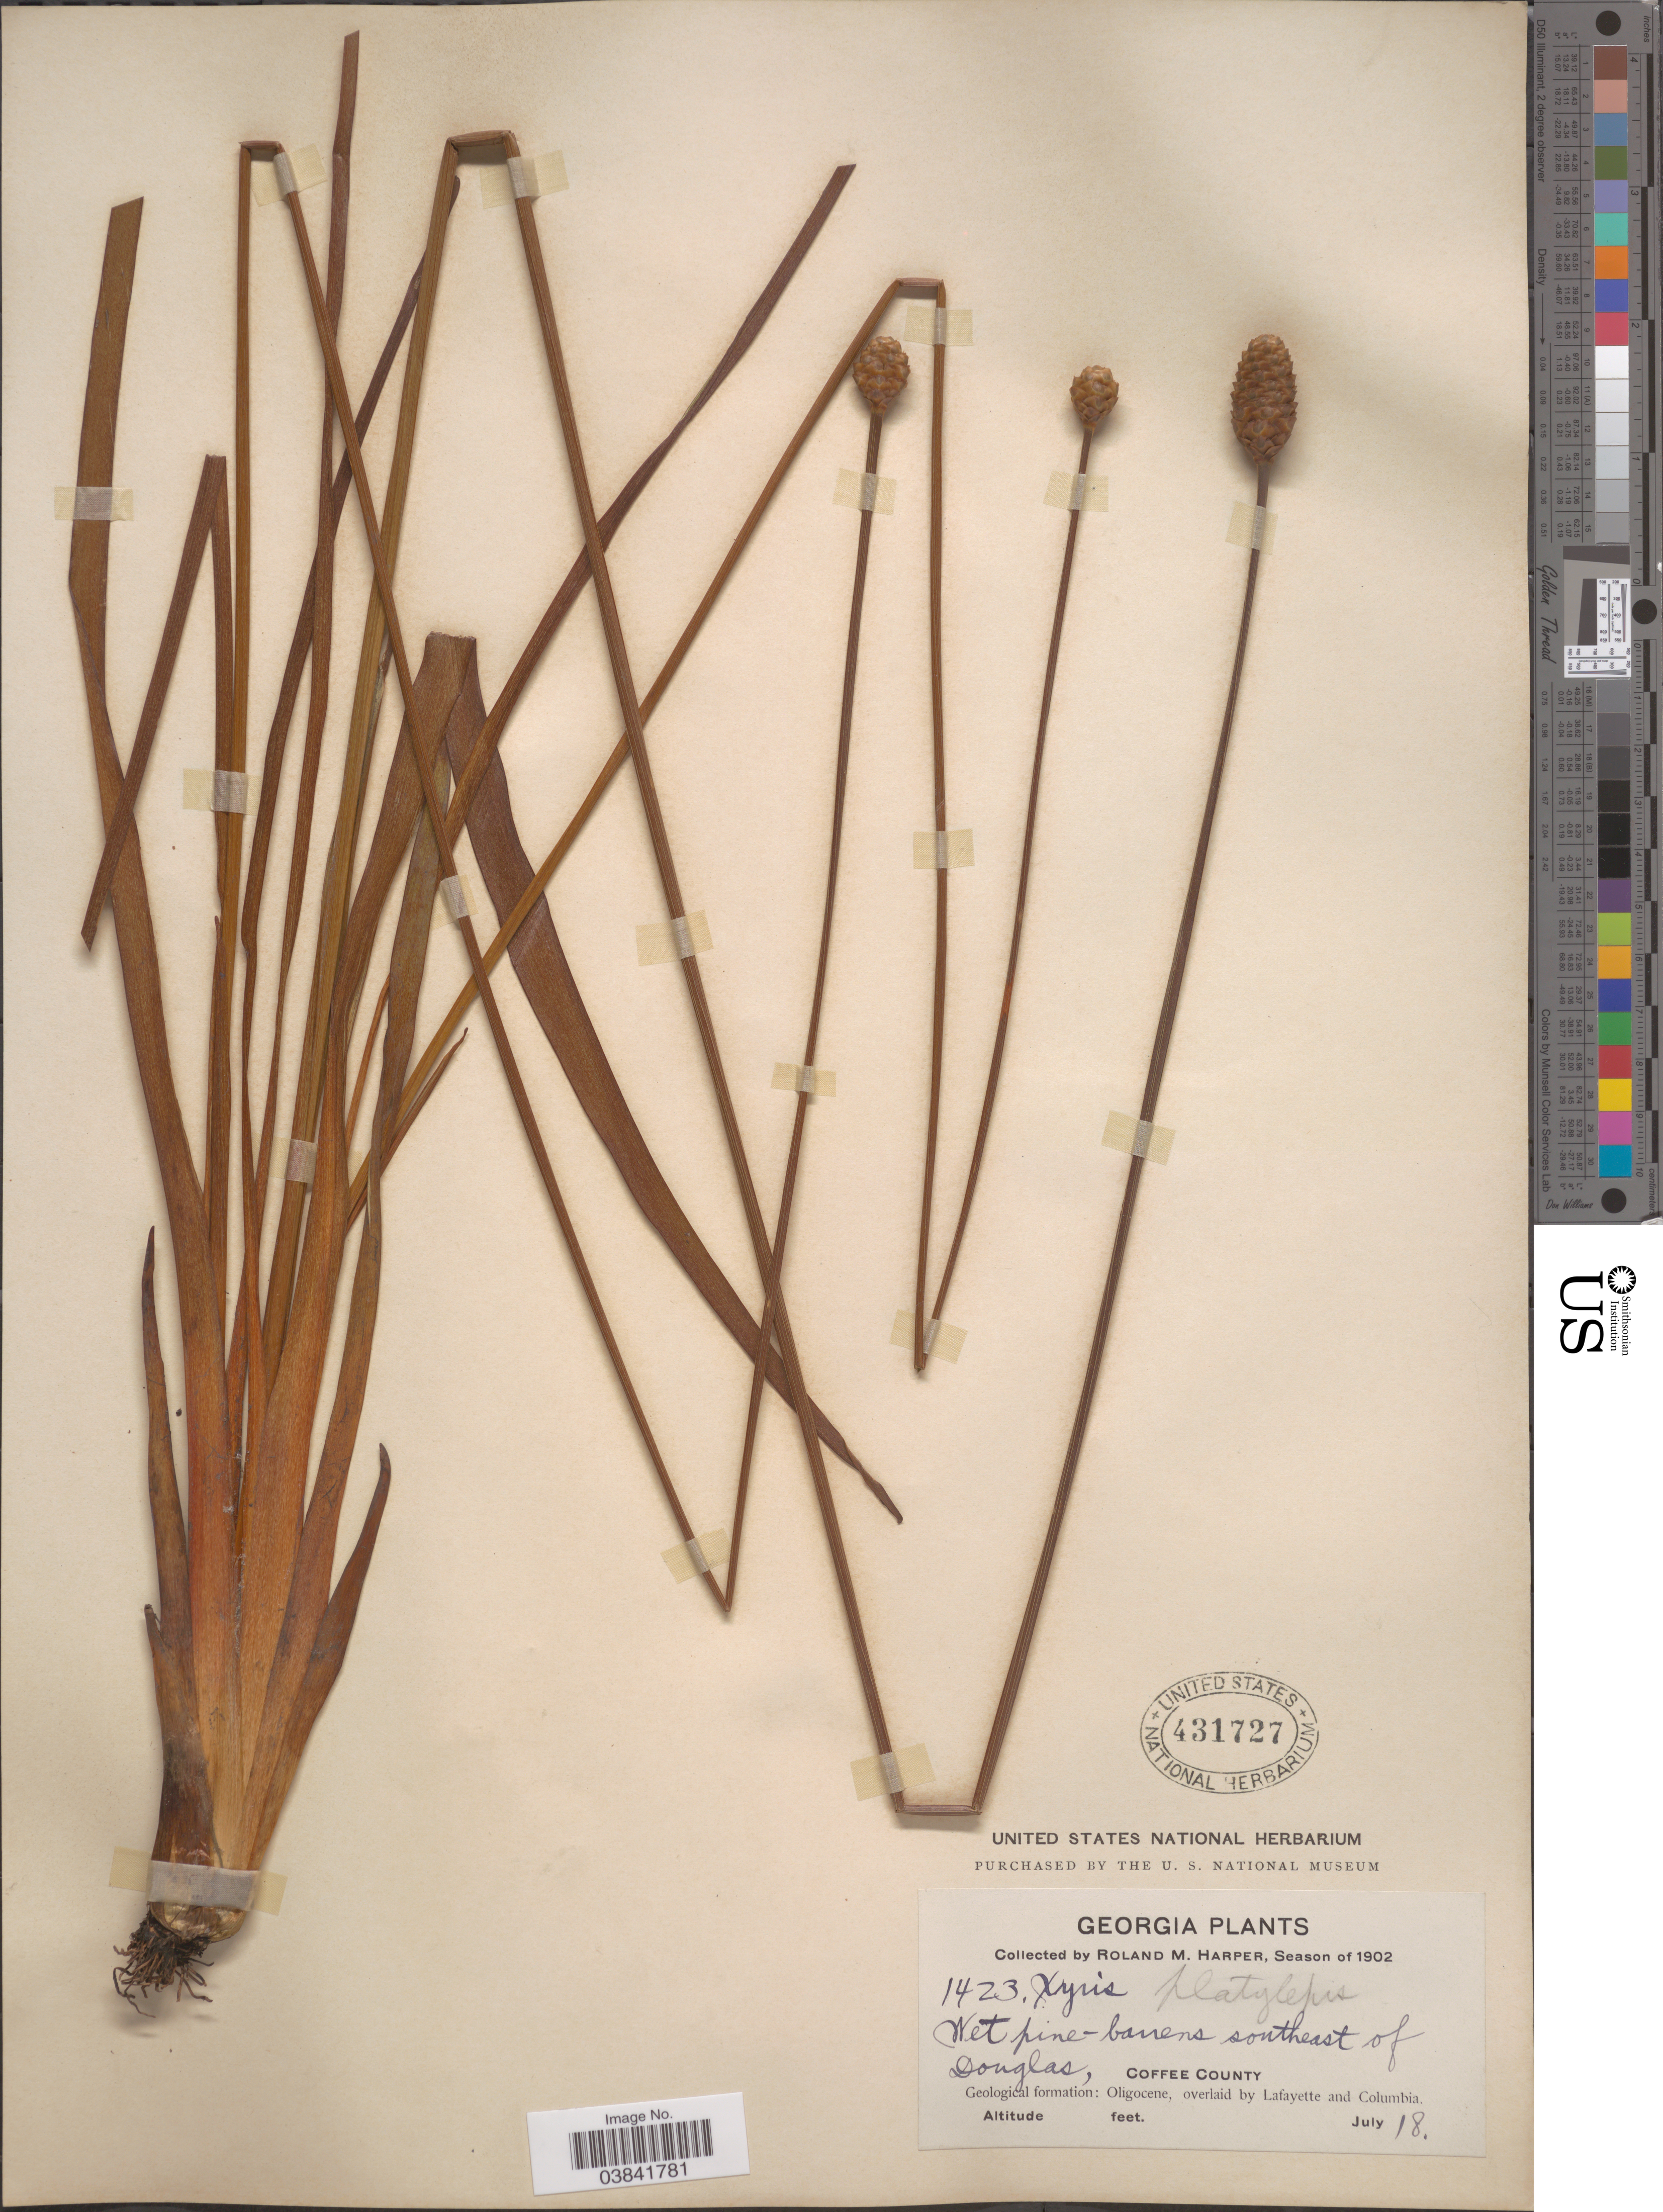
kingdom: Plantae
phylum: Tracheophyta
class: Liliopsida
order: Poales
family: Xyridaceae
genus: Xyris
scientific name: Xyris platylepis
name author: Chapm.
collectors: R. M. Harper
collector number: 1423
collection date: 1902-07-18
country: United States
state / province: Georgia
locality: Wet pine-barrens southeast of Douglas, Coffee County. Geological formation: Oligocene, overlaid by Lafayette and Columbia.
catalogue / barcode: US 431727